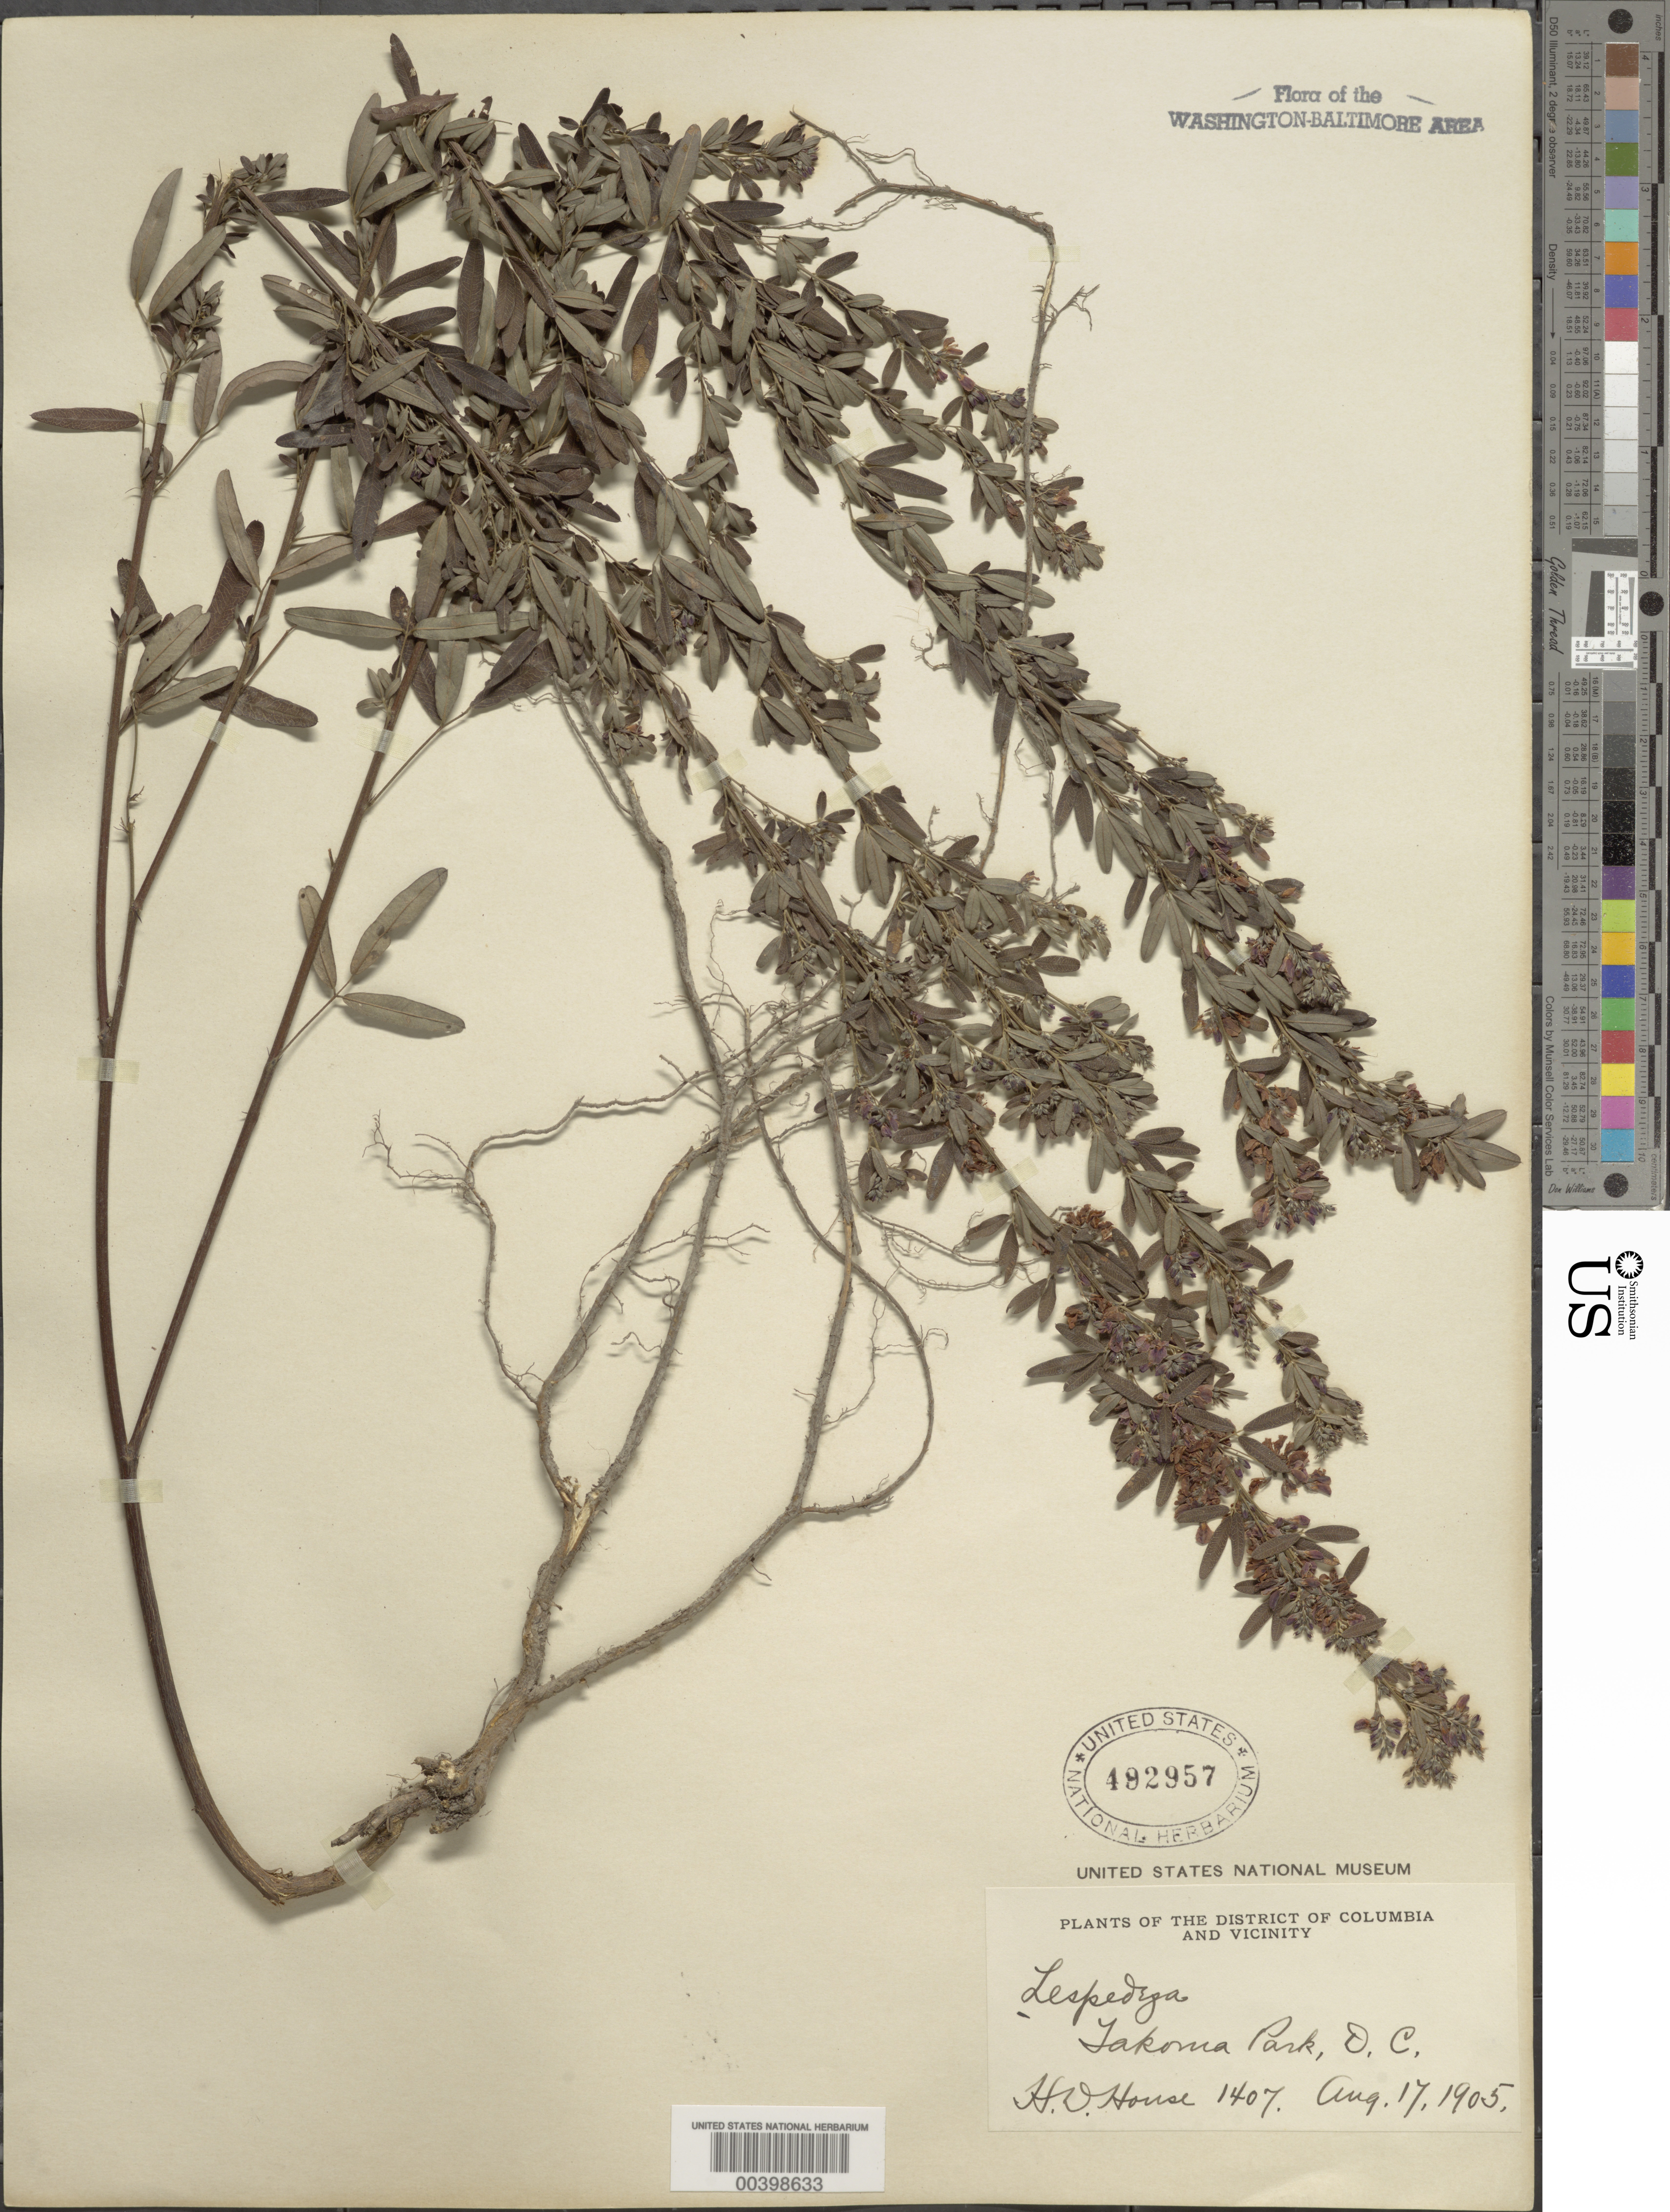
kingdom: Plantae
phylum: Tracheophyta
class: Magnoliopsida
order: Fabales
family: Fabaceae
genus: Lespedeza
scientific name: Lespedeza virginica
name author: (L.) Britton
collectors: H. D. House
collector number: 1407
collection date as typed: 17 Aug 1905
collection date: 1905-08-17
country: United States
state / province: District of Columbia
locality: Takoma Park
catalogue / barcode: US 492957